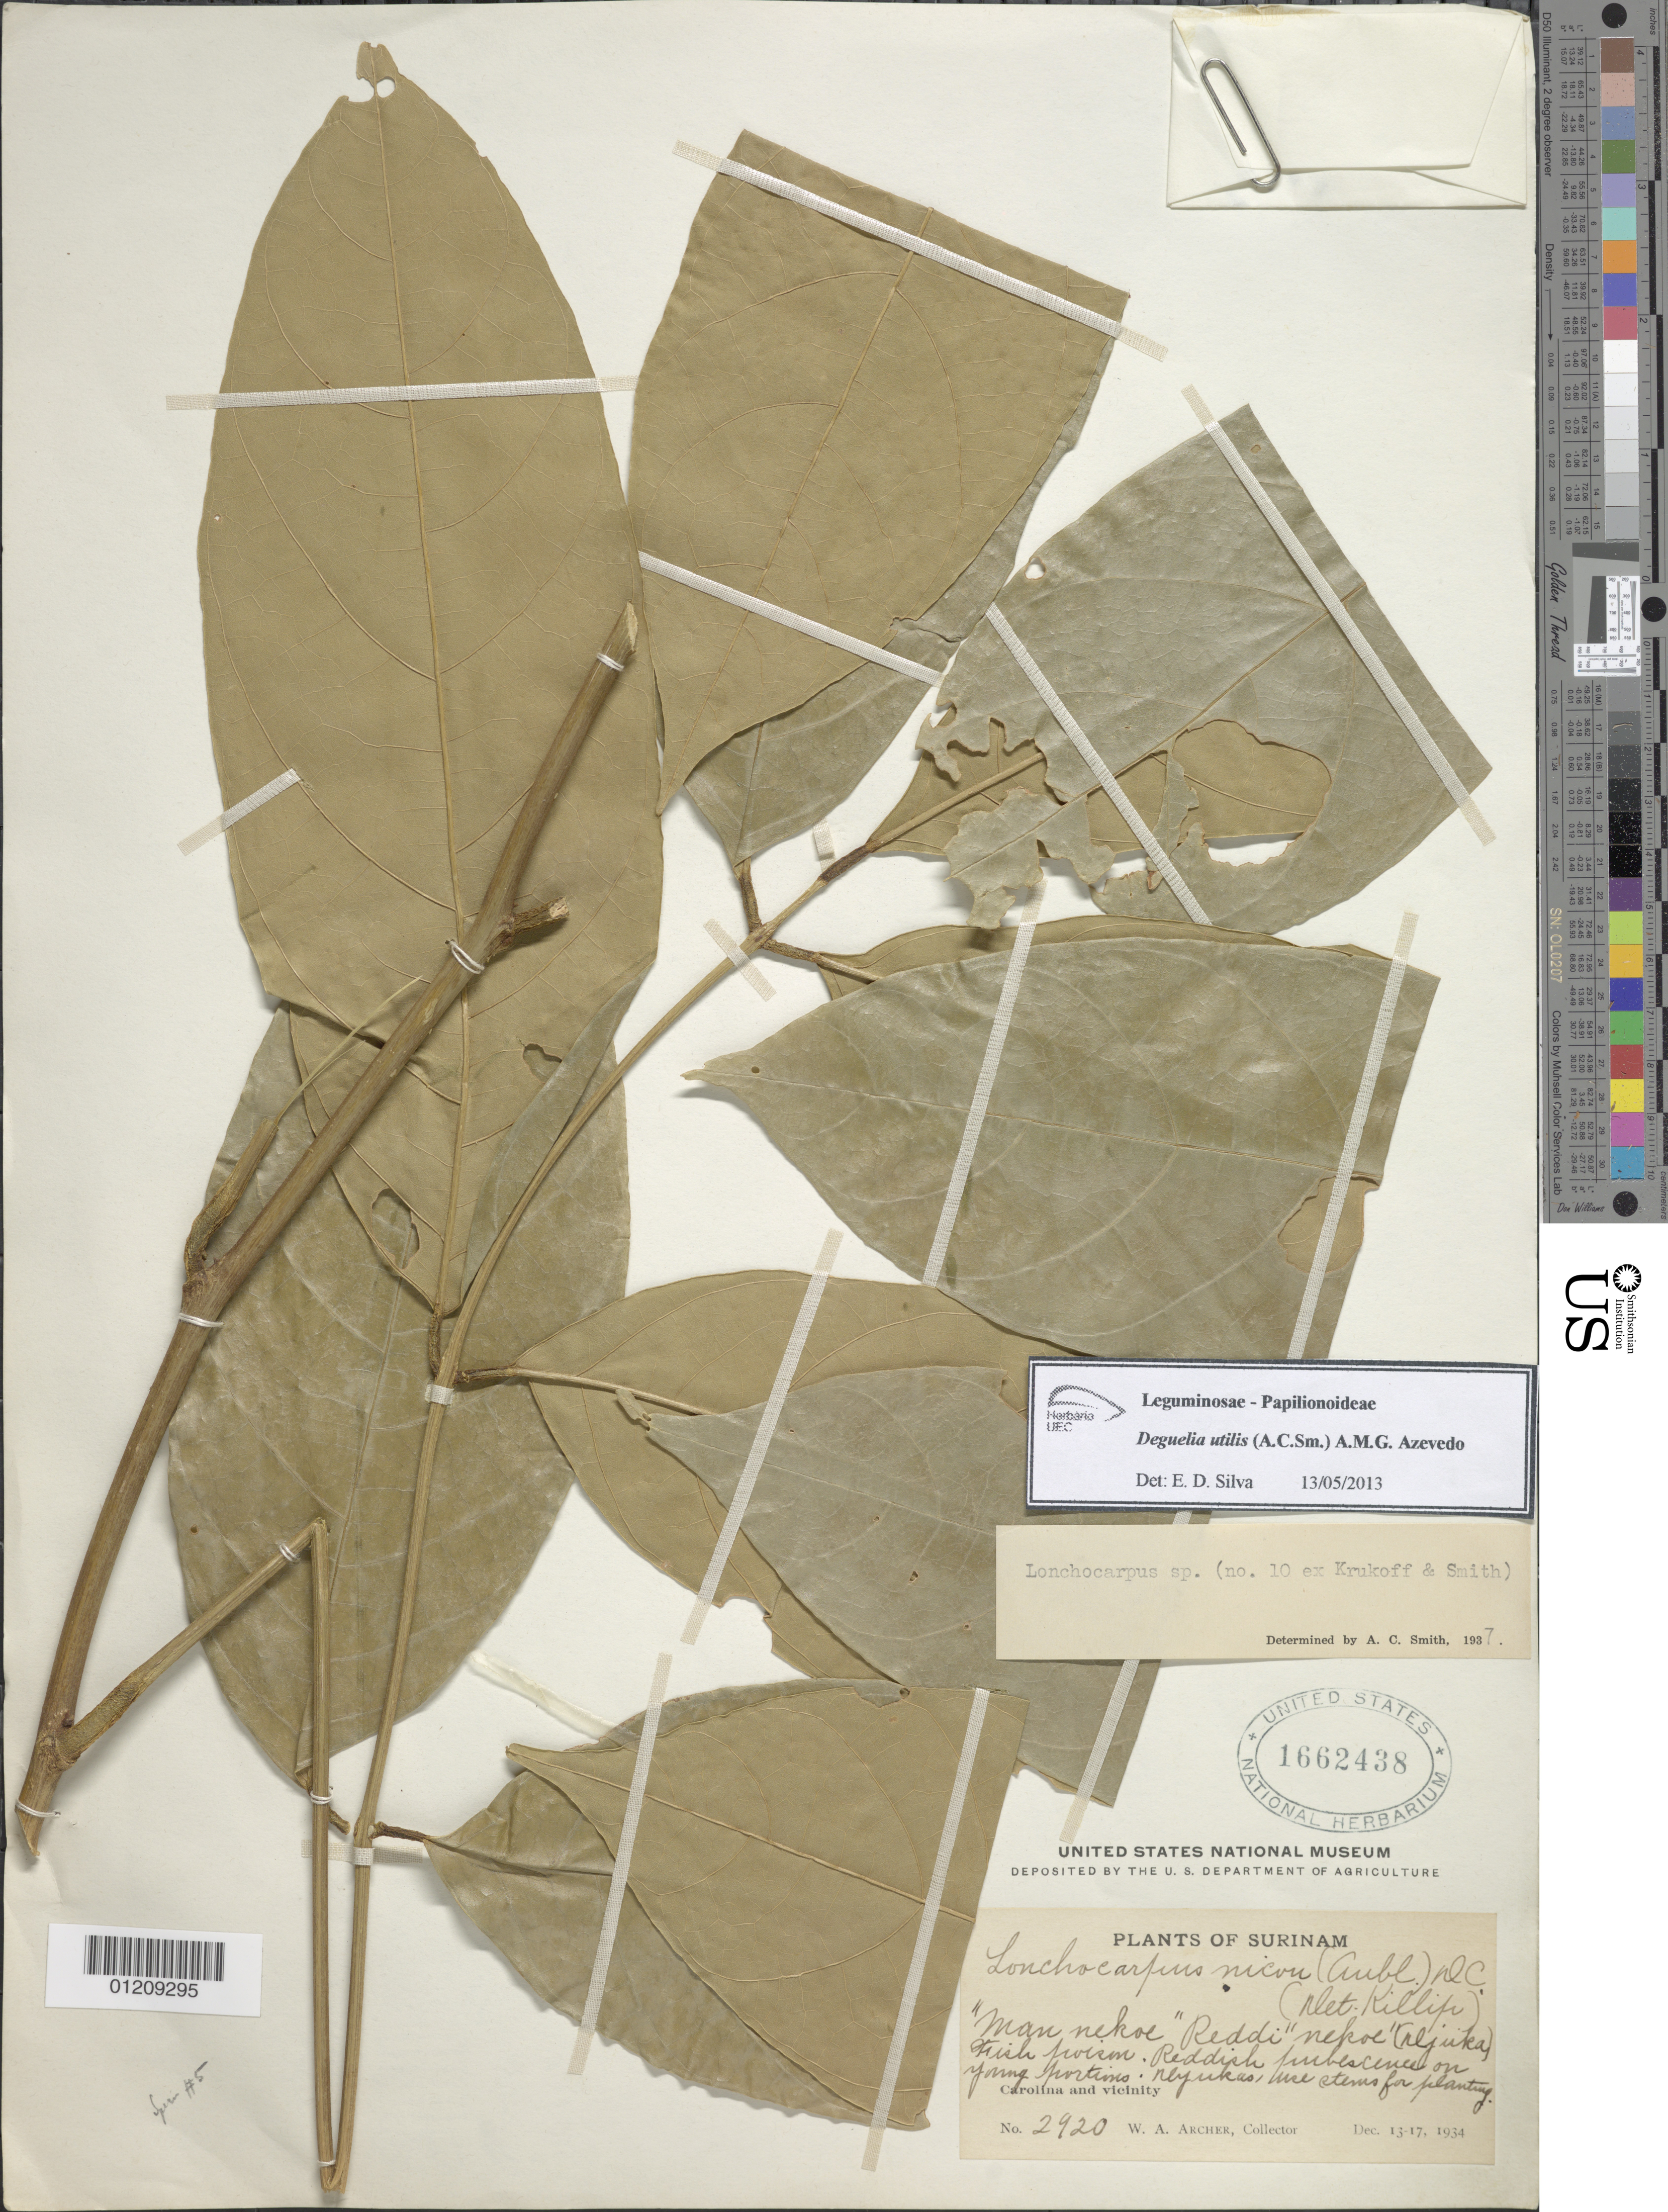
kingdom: Plantae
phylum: Tracheophyta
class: Magnoliopsida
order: Fabales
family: Fabaceae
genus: Deguelia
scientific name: Deguelia utilis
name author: (A.C. Sm.) A.M.G. Azevedo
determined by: Silva, E. D.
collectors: W. A. Archer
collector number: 2920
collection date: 1934-12-13/1934-12-17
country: Suriname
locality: Carolina and vicinity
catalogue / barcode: US 1662438